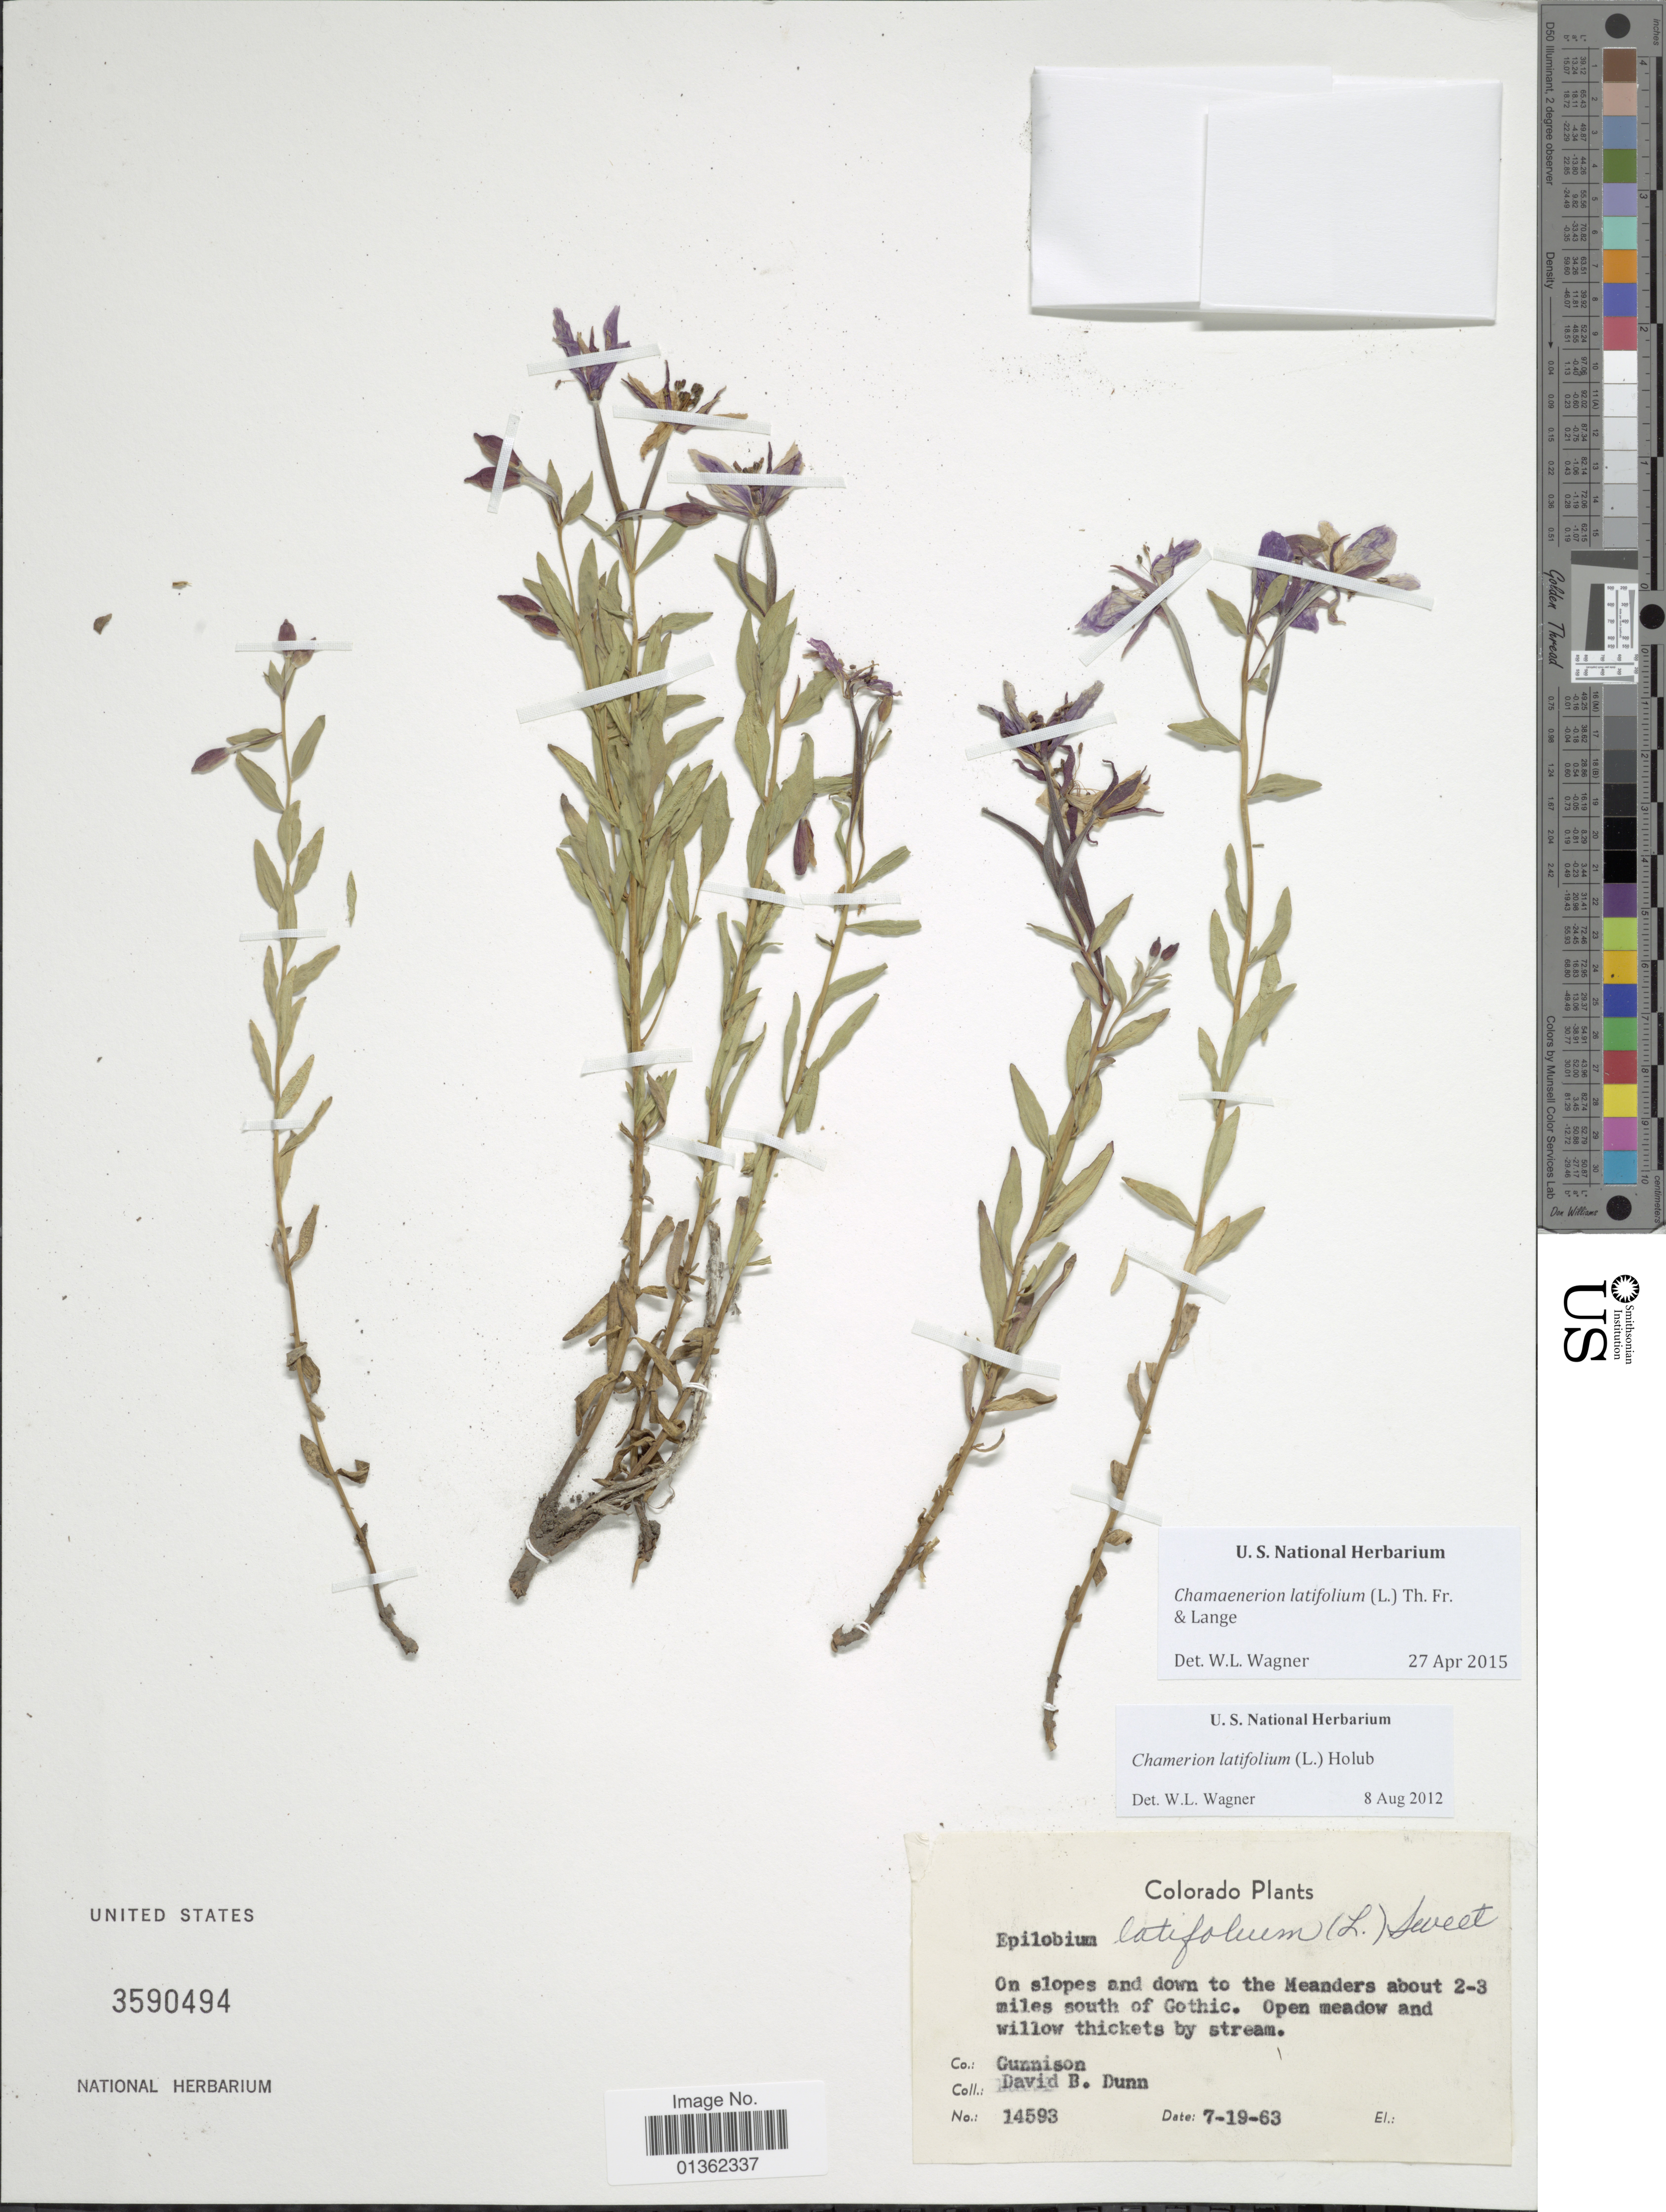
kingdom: Plantae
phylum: Tracheophyta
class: Magnoliopsida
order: Myrtales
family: Onagraceae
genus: Chamaenerion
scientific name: Chamaenerion latifolium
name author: (L.) Th. Fr. & Lange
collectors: D. B. Dunn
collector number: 14593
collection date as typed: Transcribed d/m/y: 19/7/63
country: United States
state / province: Colorado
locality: On slopes and down to the Meanders about 2-3 miles south of Gothic. Co.: Gunnison.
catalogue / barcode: US 3590494